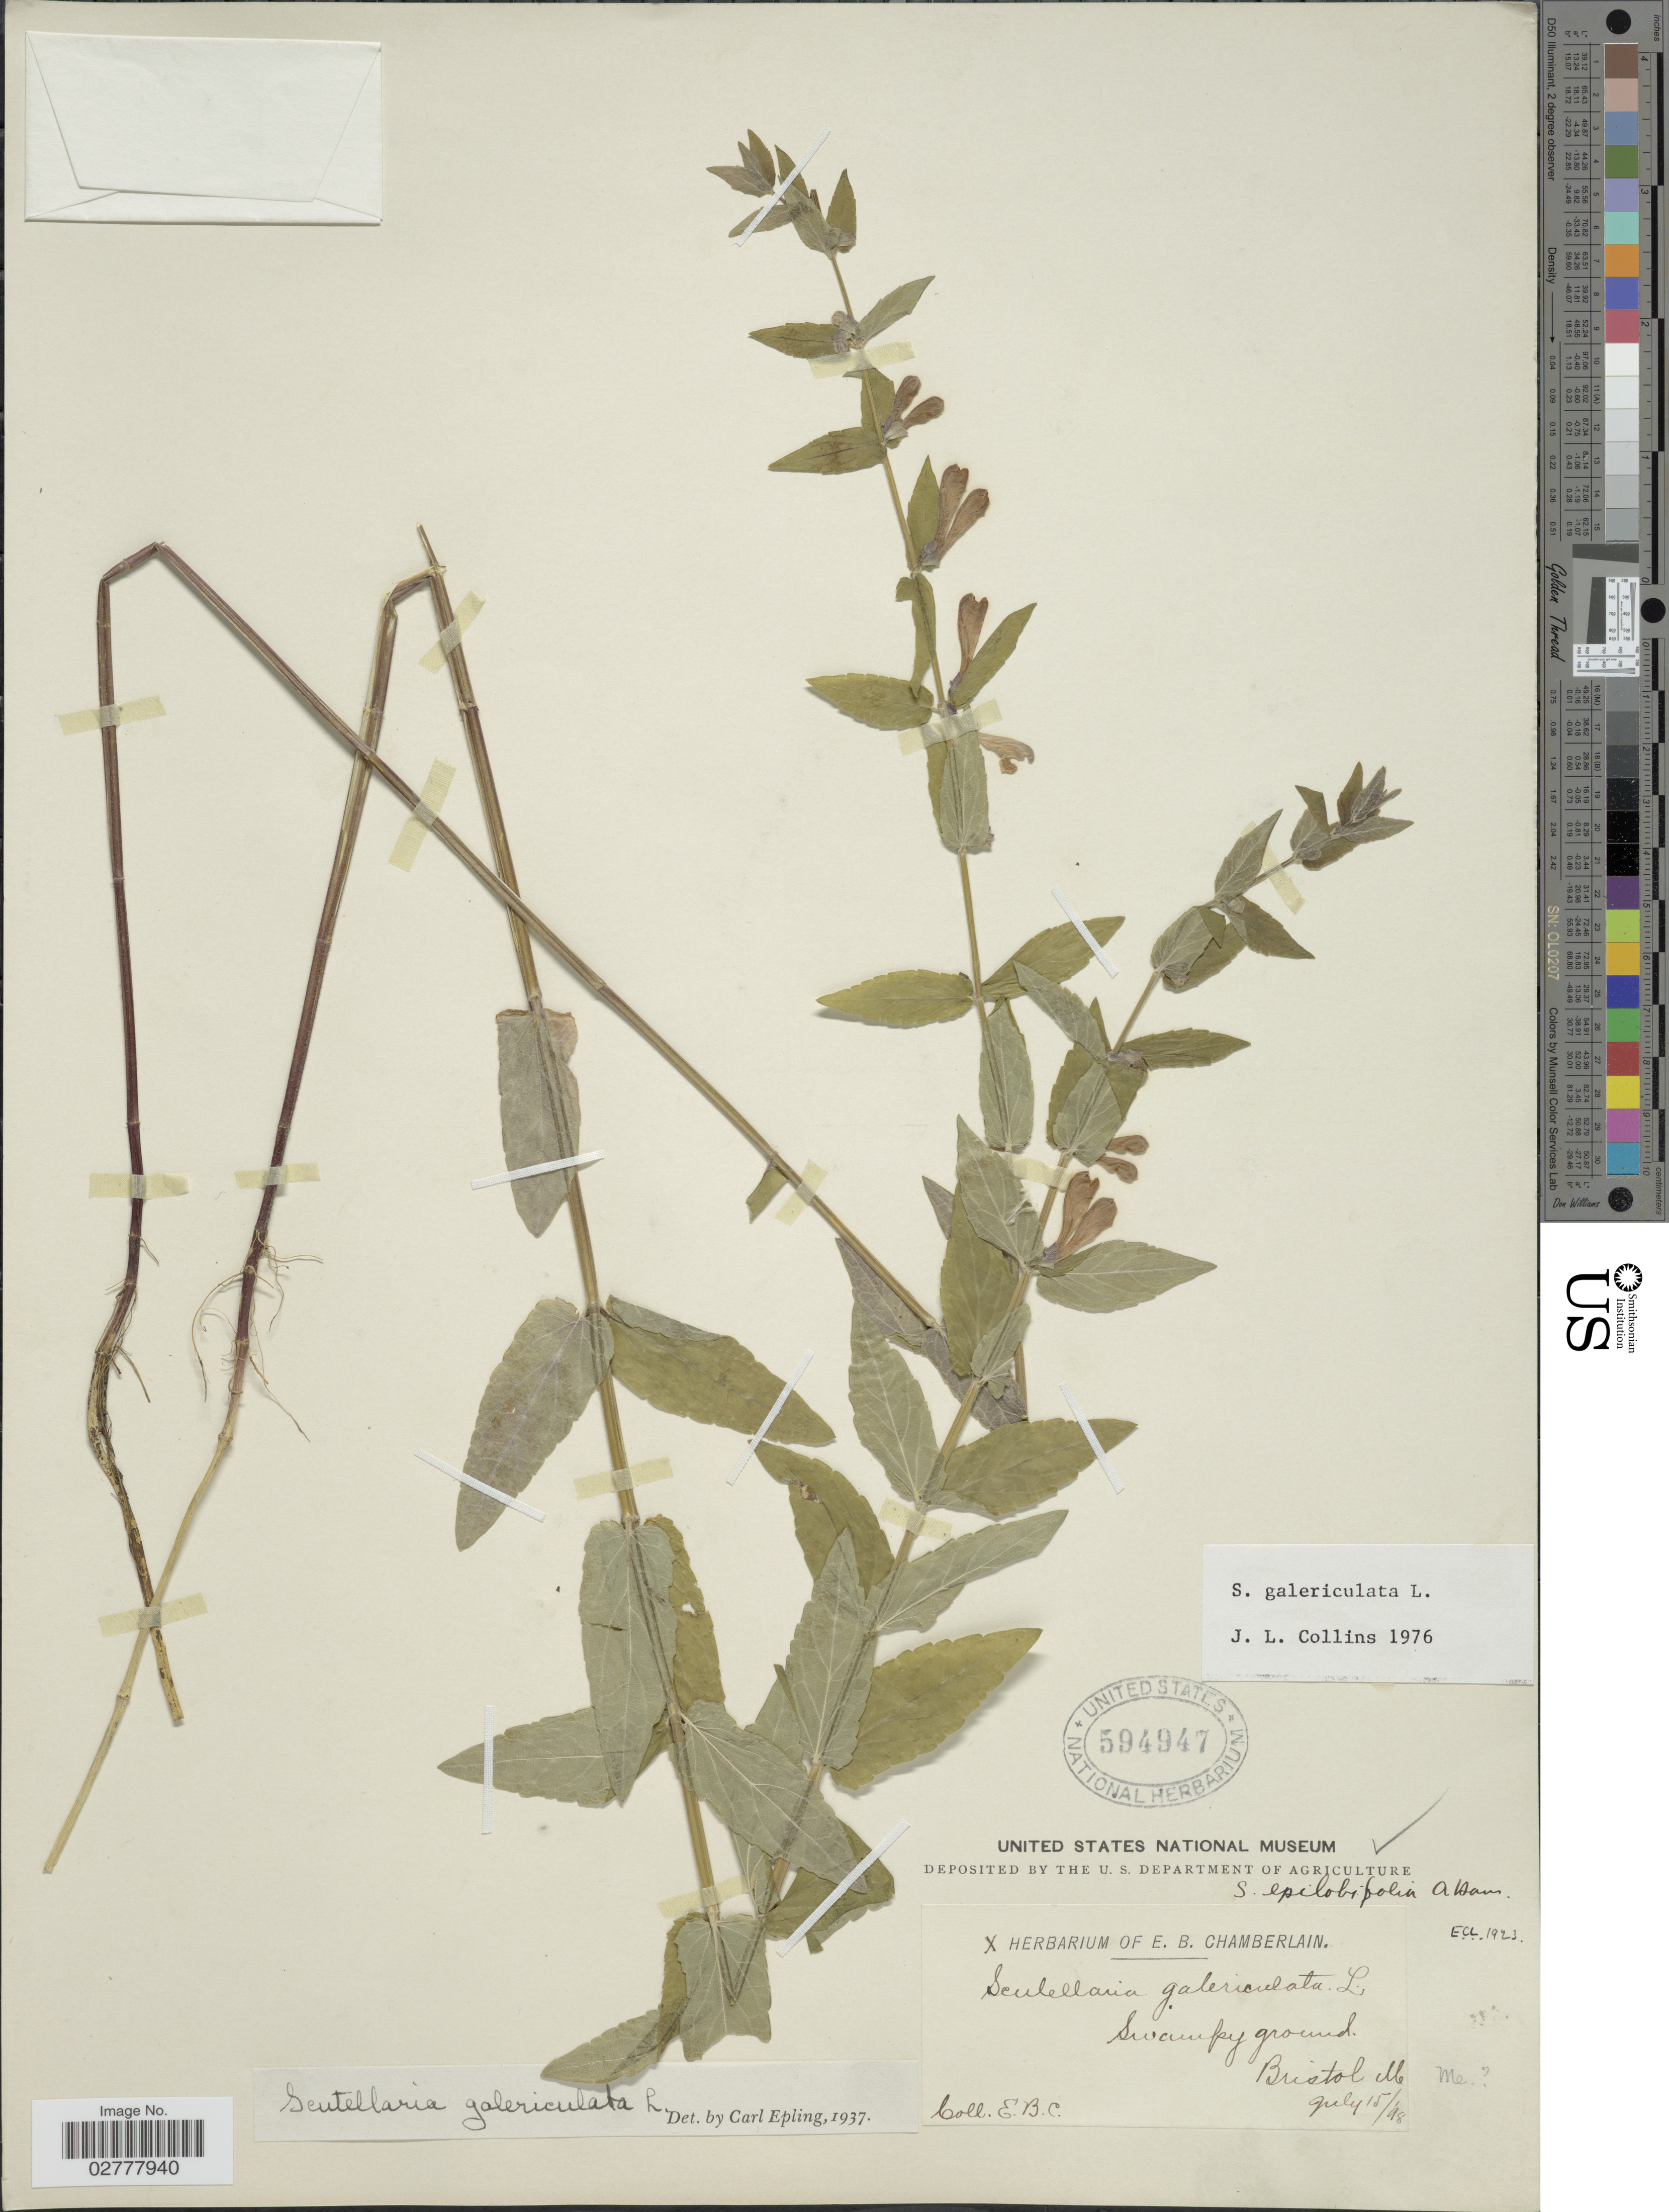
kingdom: Plantae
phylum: Tracheophyta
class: Magnoliopsida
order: Lamiales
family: Lamiaceae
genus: Scutellaria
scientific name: Scutellaria galericulata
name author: L.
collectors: E. Chamberlain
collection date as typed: Transcribed d/m/y: 15/7/98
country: United States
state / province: Maine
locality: Bristol.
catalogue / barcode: US 594947